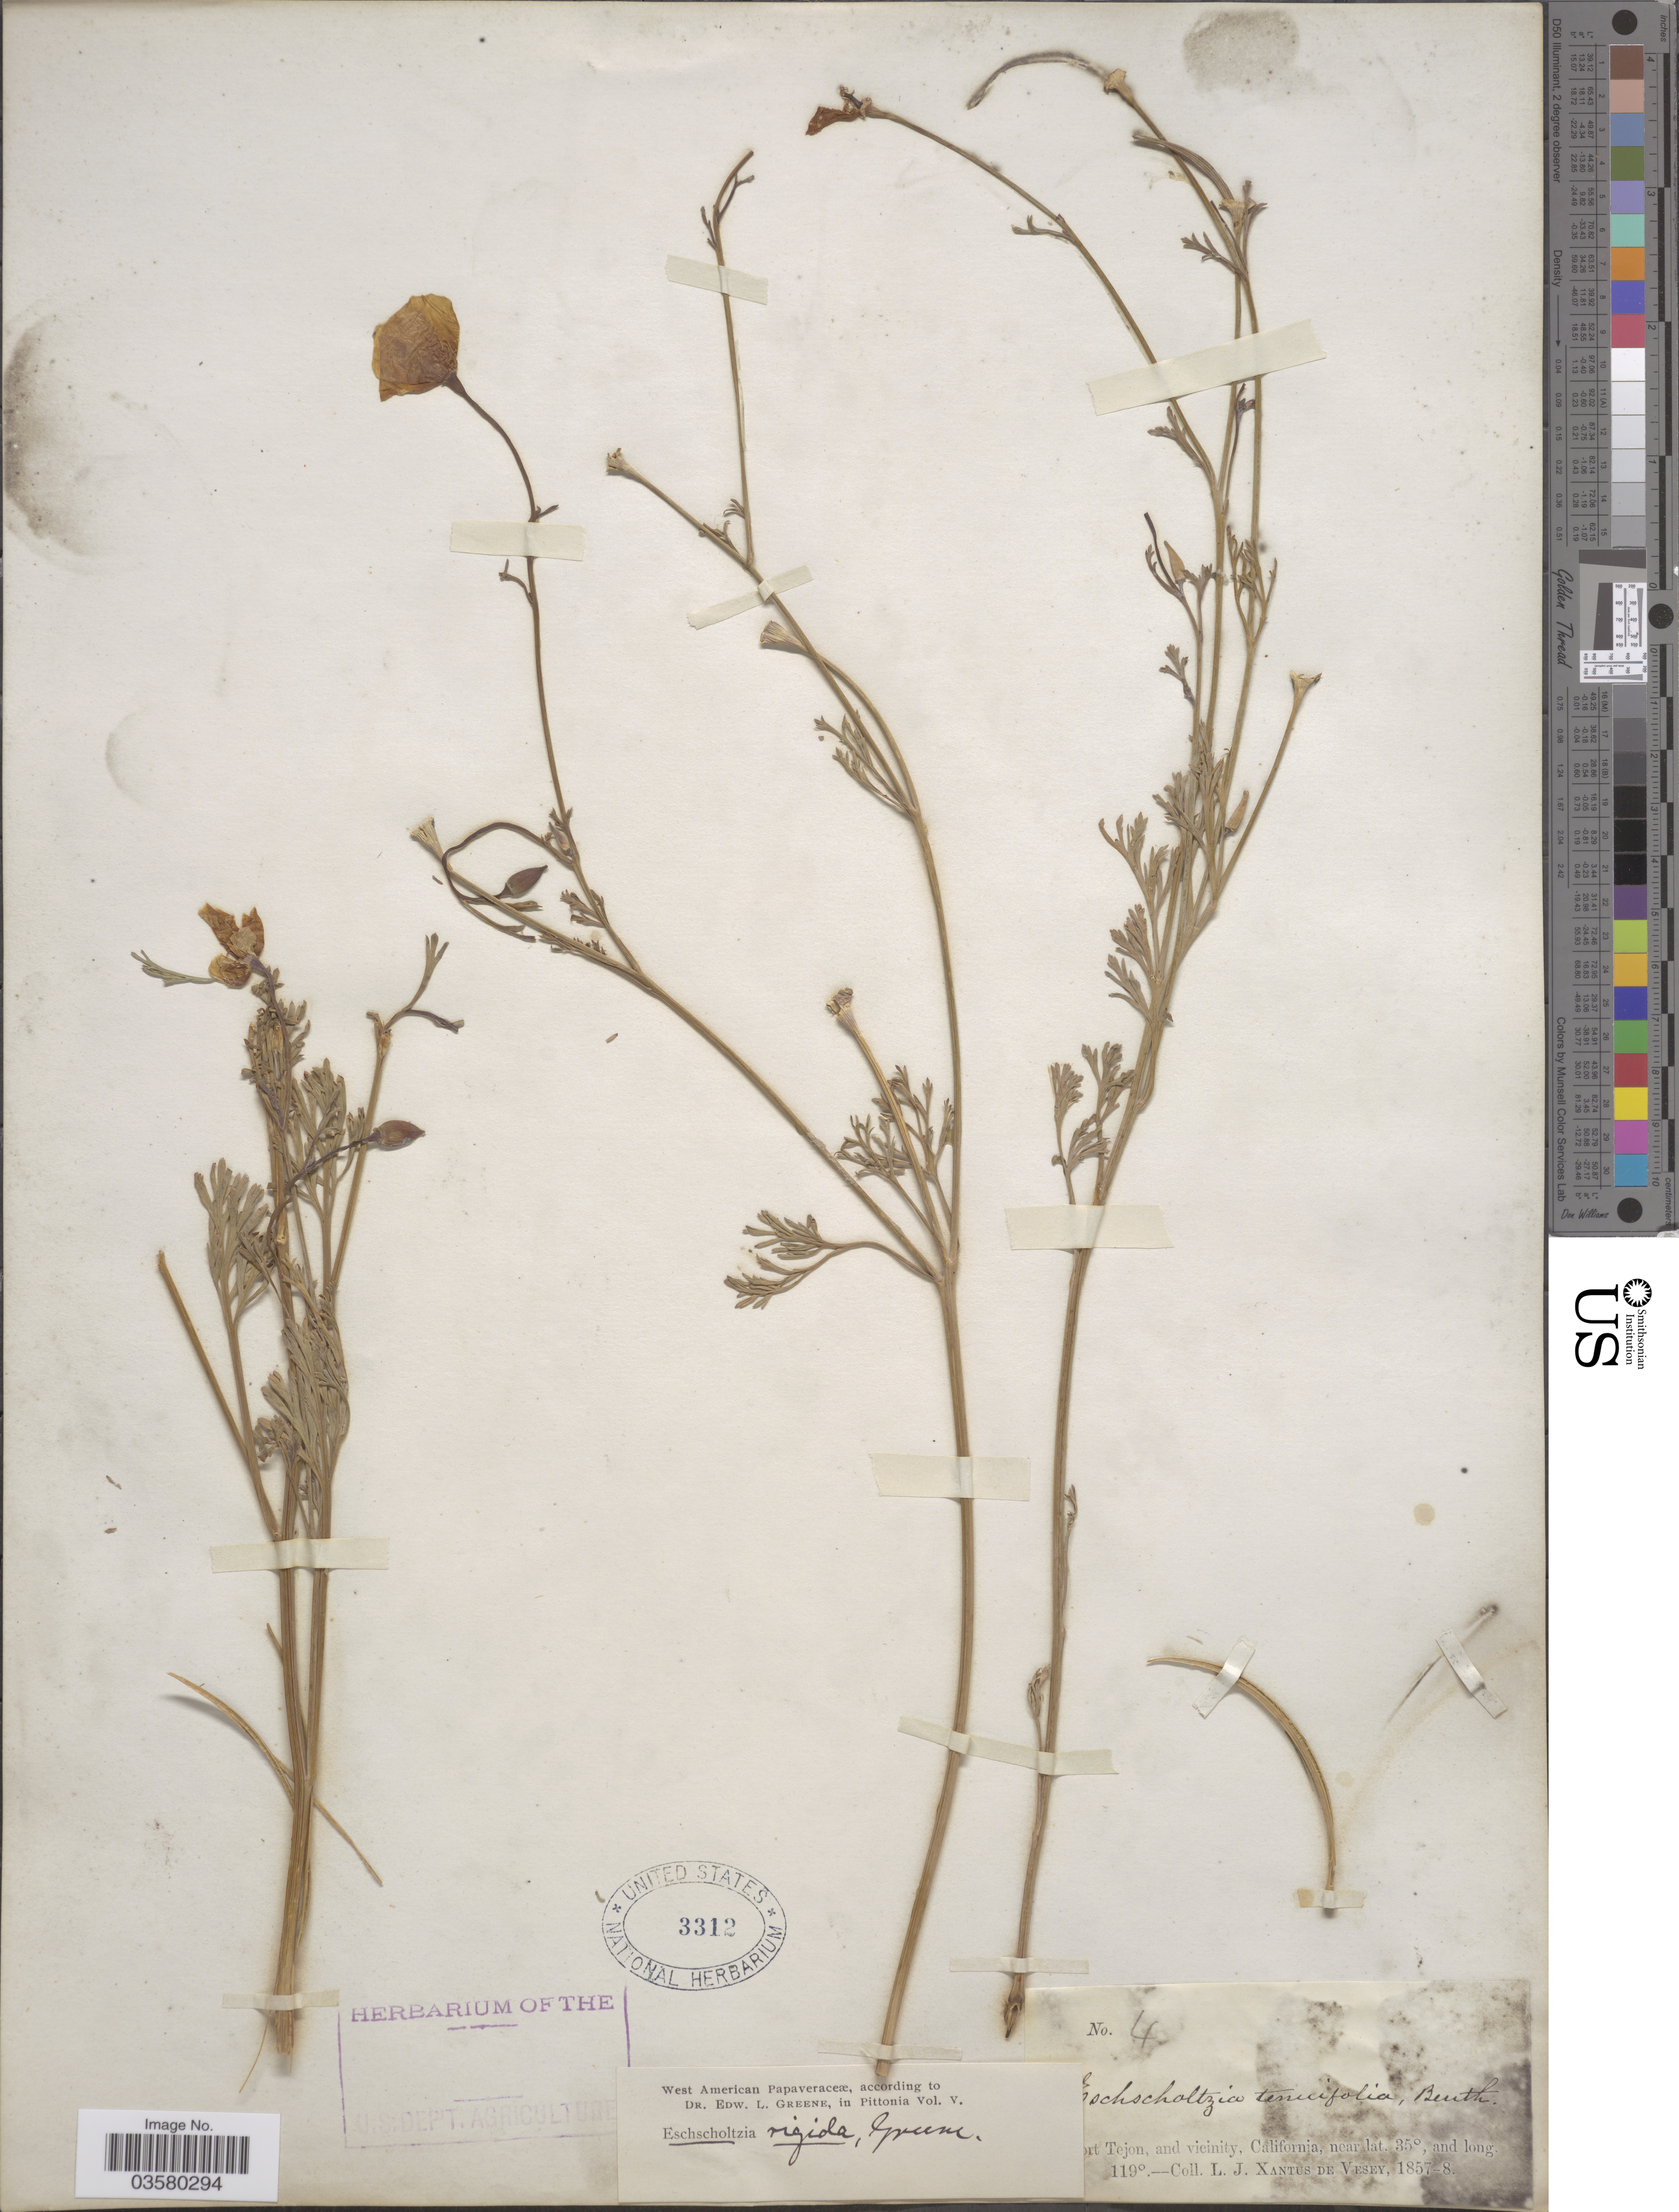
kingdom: Plantae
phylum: Tracheophyta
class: Magnoliopsida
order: Ranunculales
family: Papaveraceae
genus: Eschscholzia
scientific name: Eschscholzia californica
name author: Cham.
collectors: L. Xantus de Vesey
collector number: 4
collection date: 1857/1888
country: United States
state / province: California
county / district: Kern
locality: [illegible text]ort Tejon, and vicinity.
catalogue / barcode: US 3312